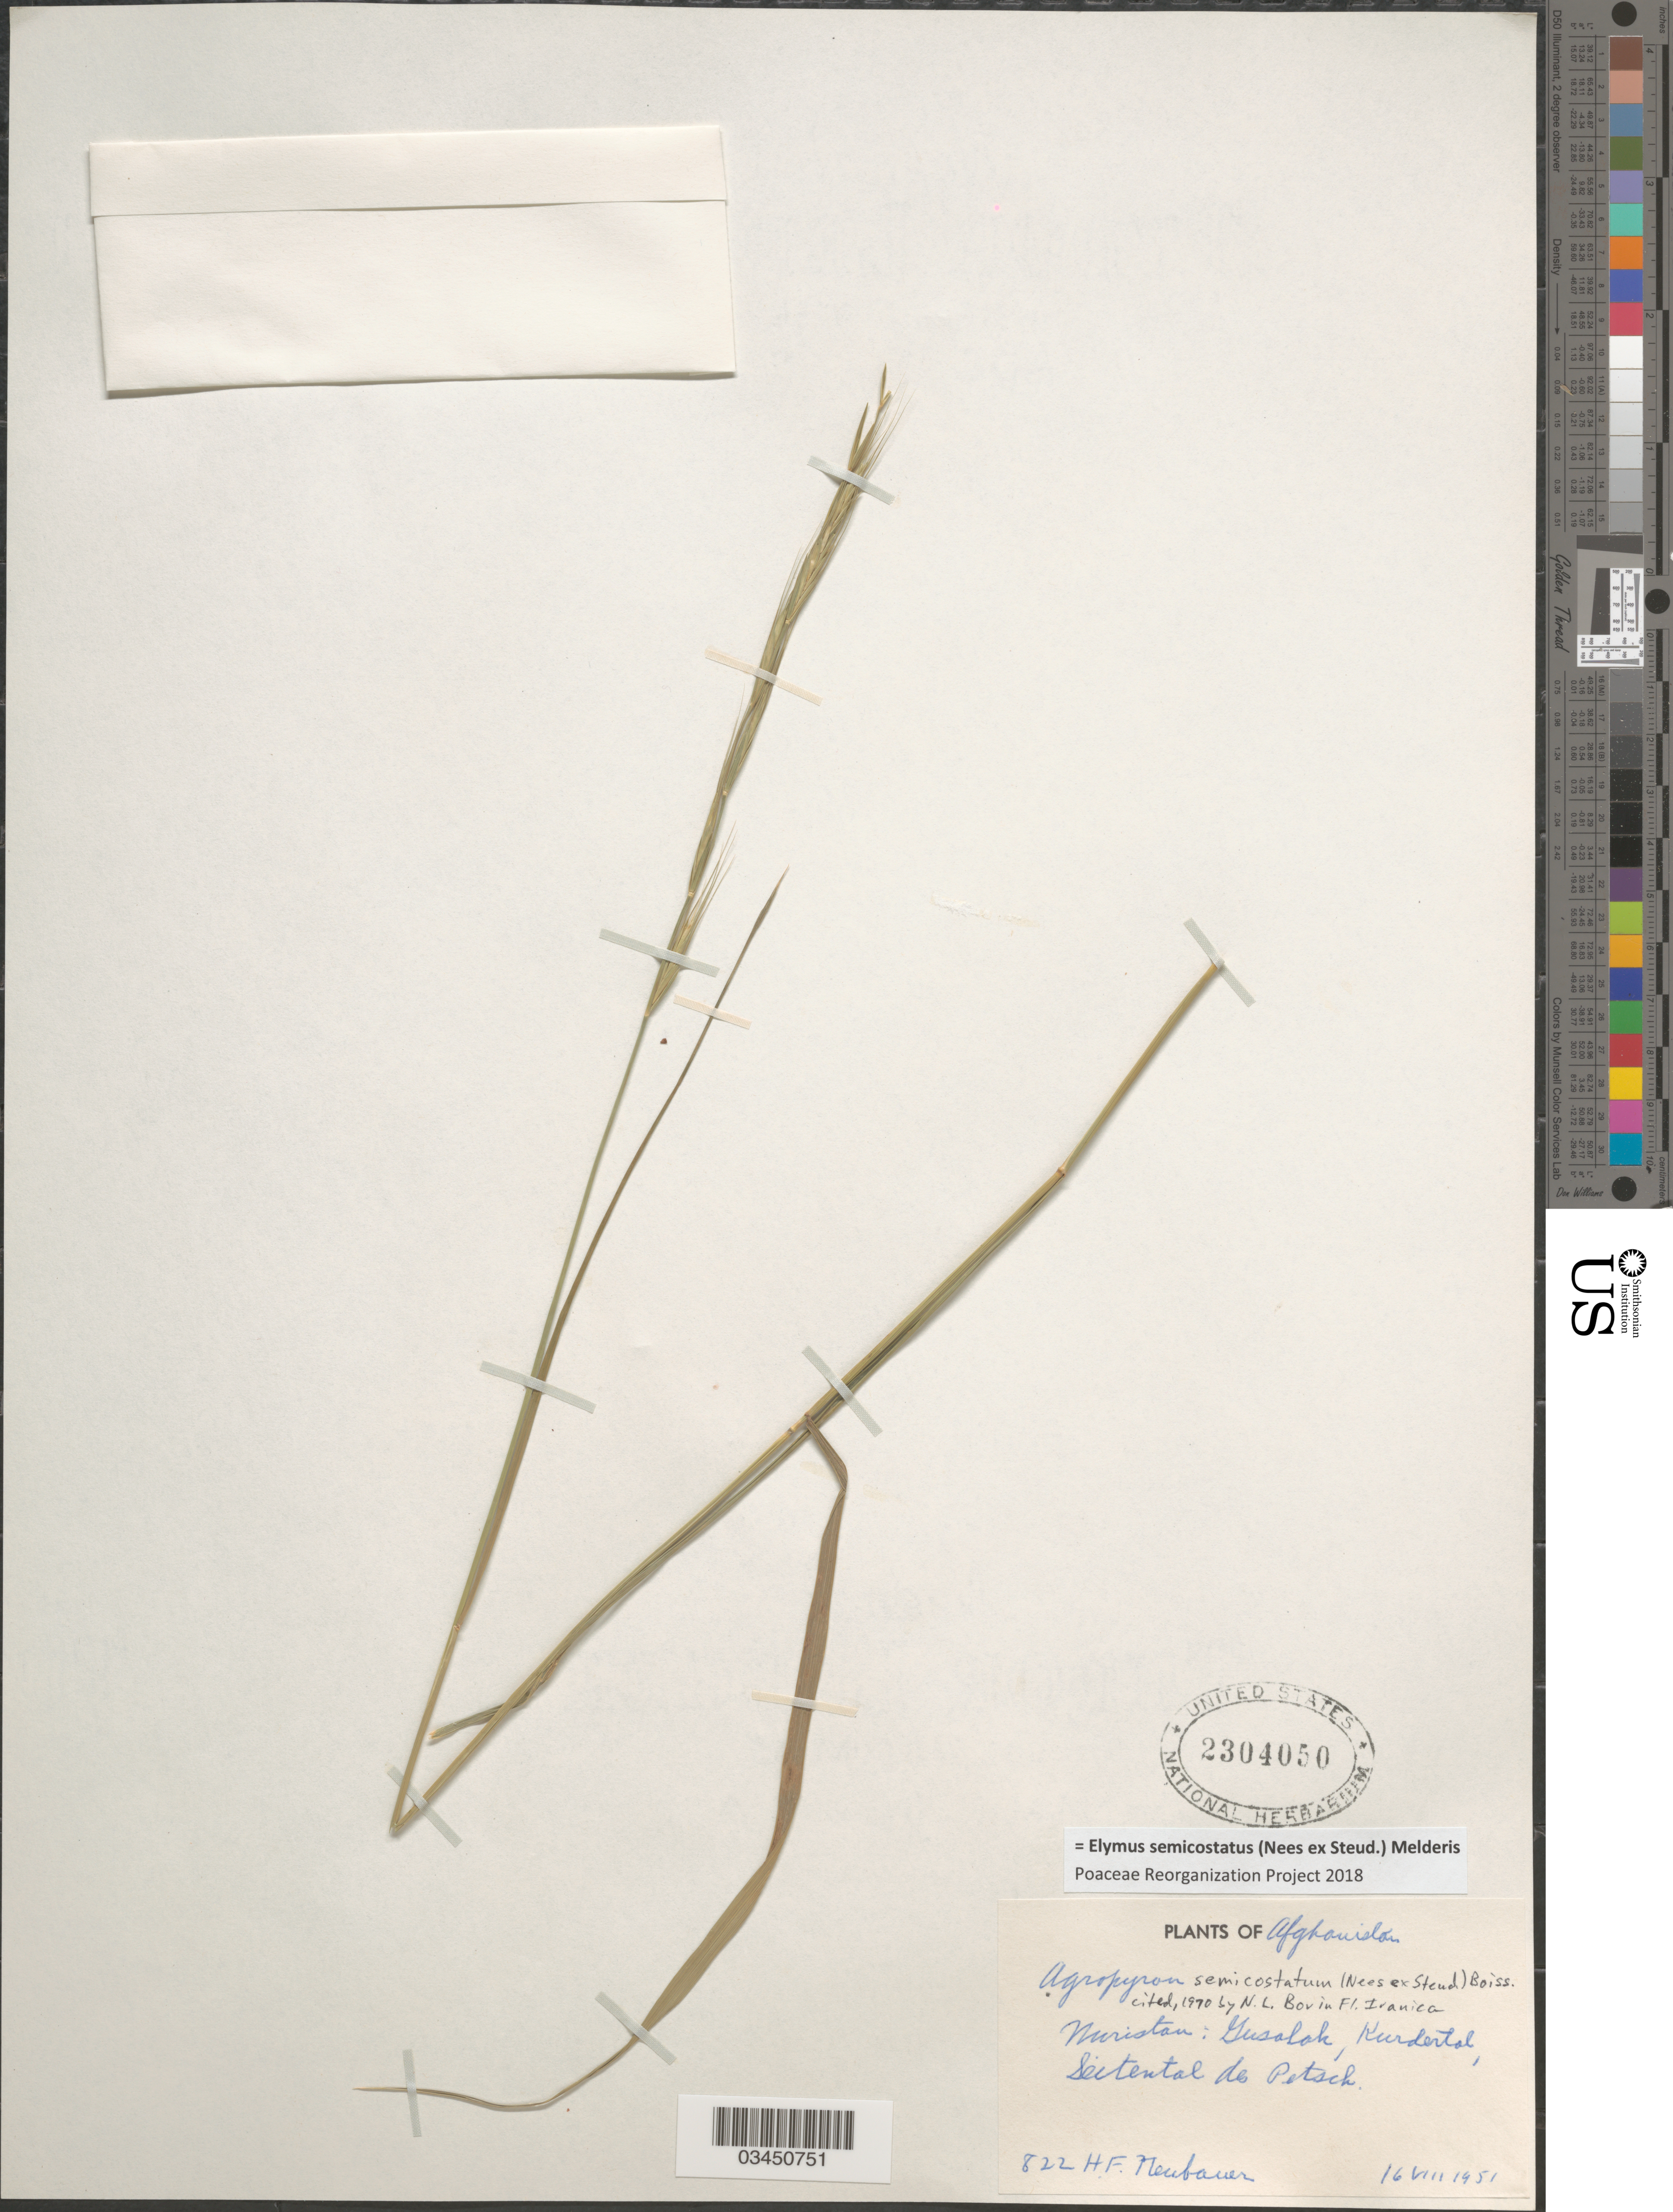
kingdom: Plantae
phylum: Tracheophyta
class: Liliopsida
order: Poales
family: Poaceae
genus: Elymus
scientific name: Elymus semicostatus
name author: (Nees ex Steud.) Melderis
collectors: H. Neubauer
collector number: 822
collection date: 1951-08-16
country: Afghanistan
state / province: Nurestan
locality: Nuristan: Gusalak, Kurdertal, Seitental de Petsch.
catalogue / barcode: US 2304050